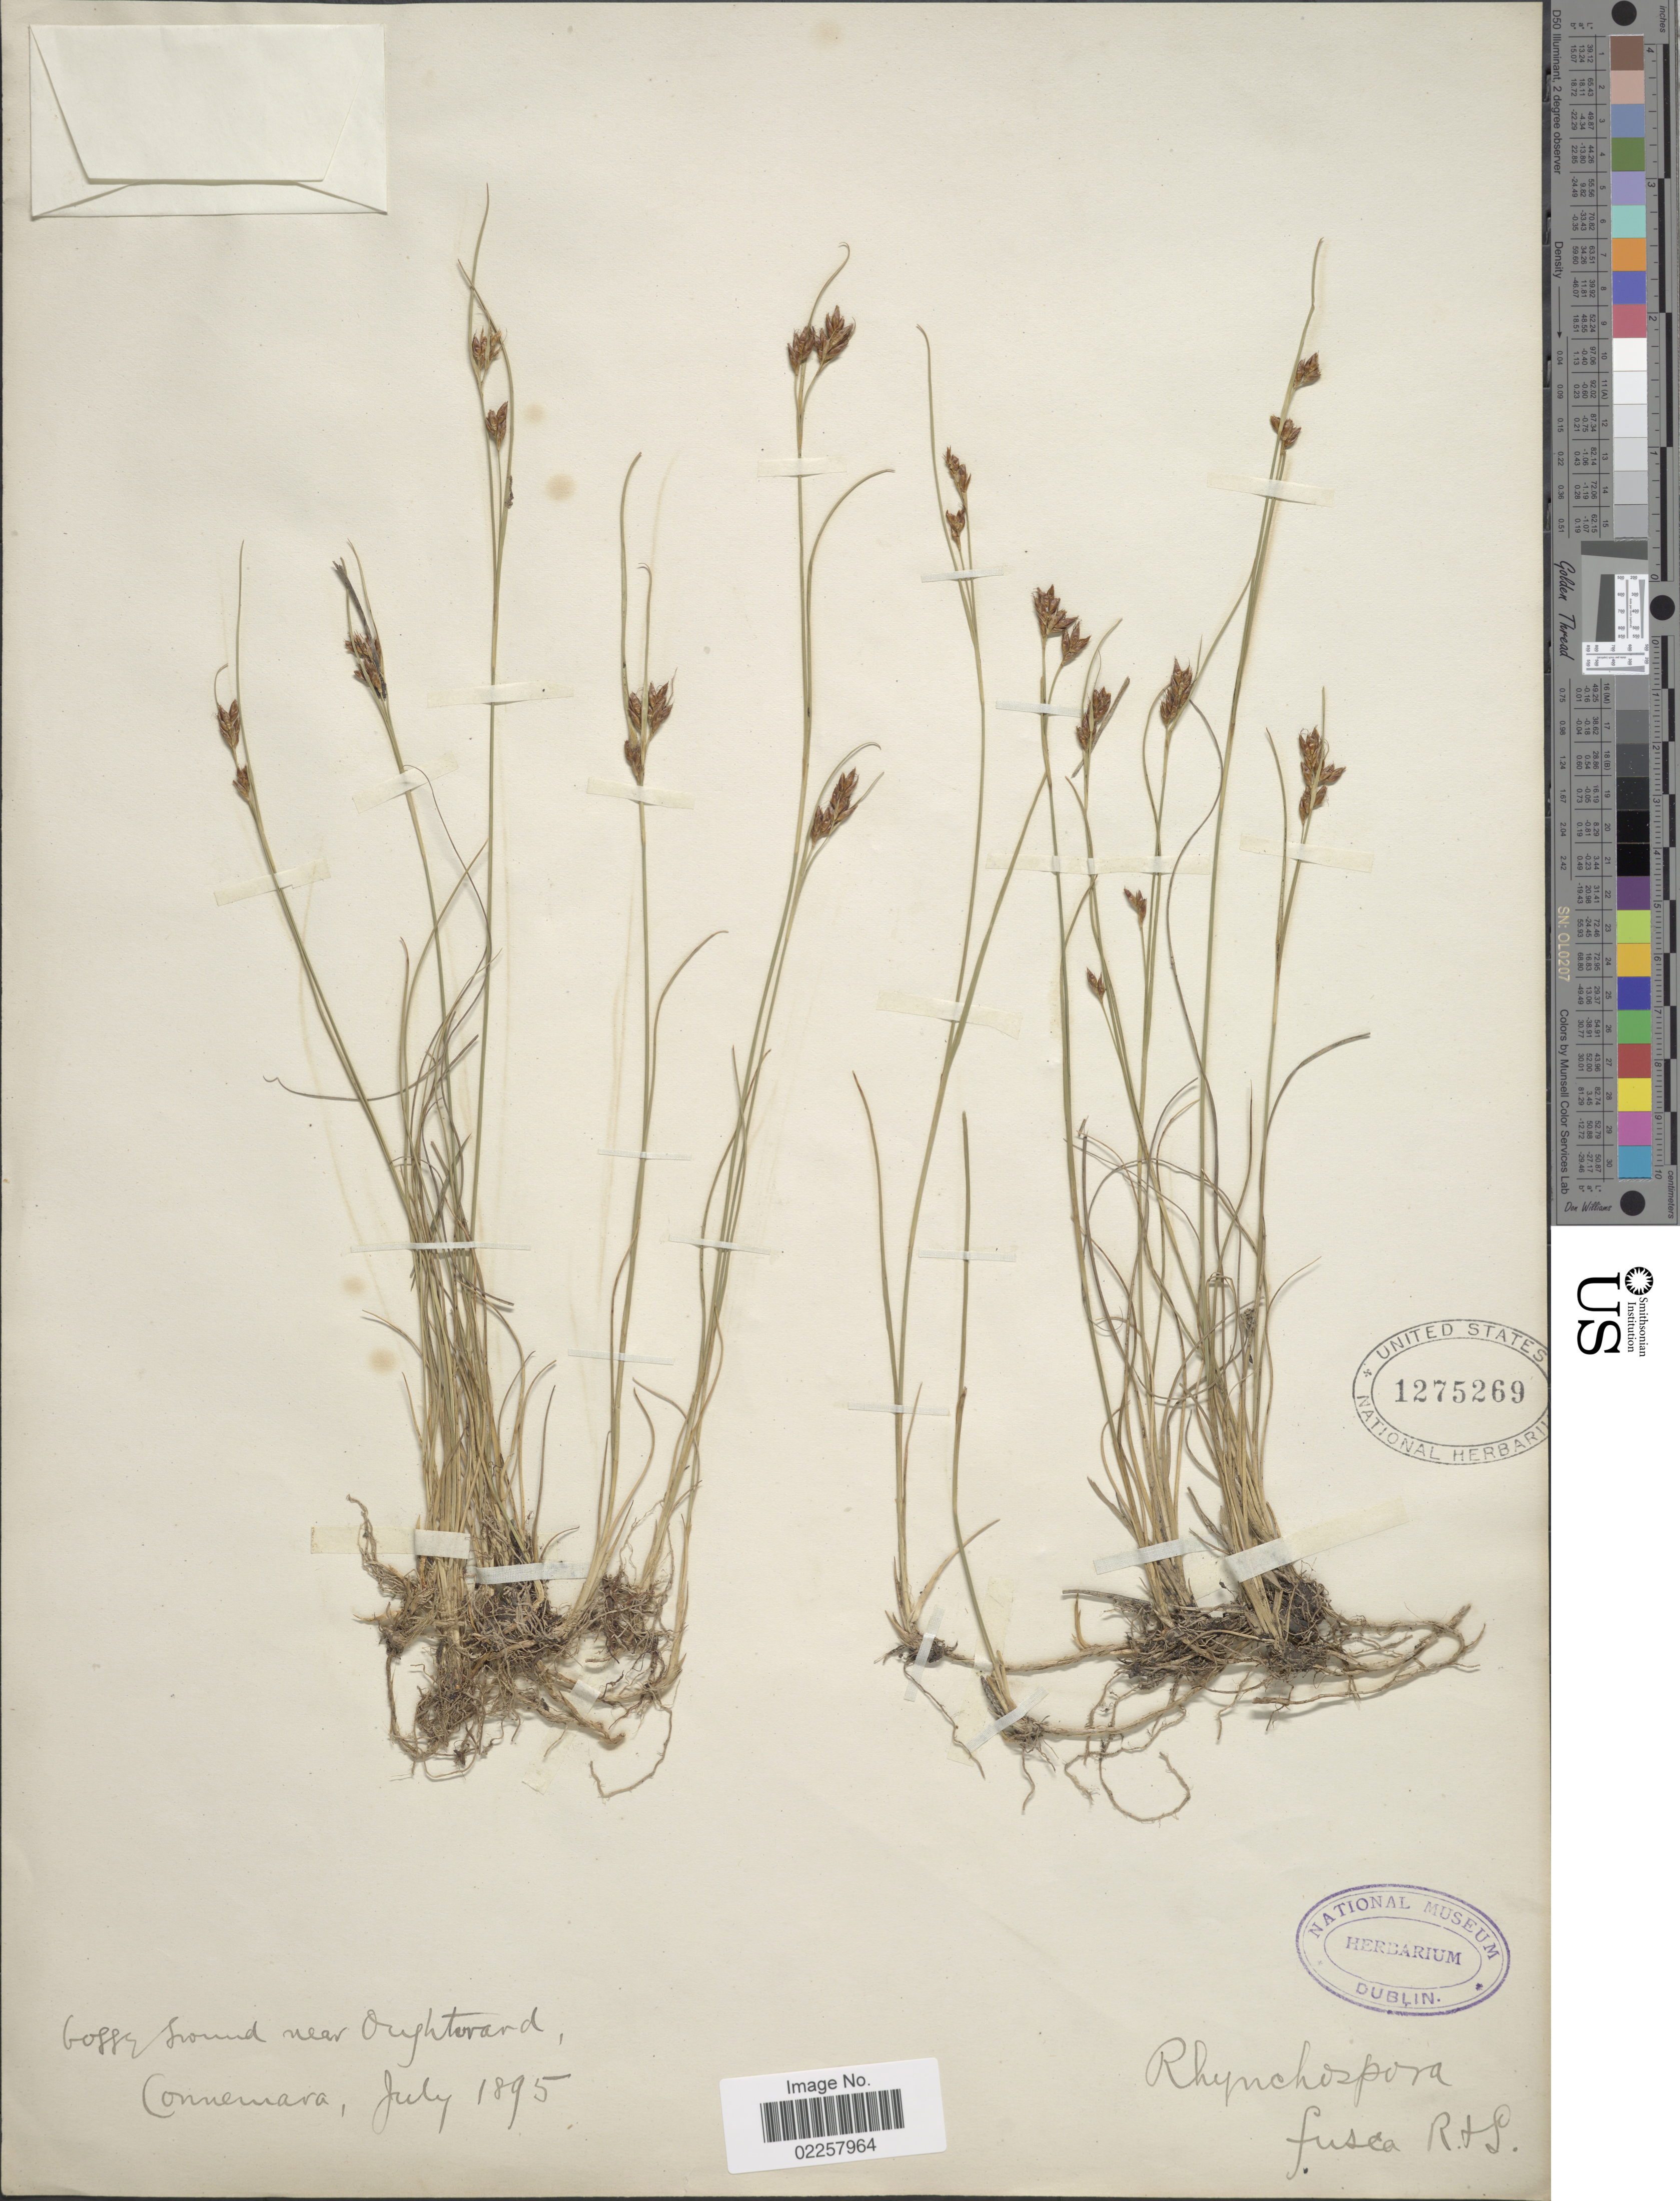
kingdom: Plantae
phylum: Tracheophyta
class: Liliopsida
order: Poales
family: Cyperaceae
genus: Rhynchospora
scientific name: Rhynchospora fusca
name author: (L.) W.T. Aiton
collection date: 1895-07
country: Ireland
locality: Boggy ground, near Oughterard, Connemara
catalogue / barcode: US 1275269